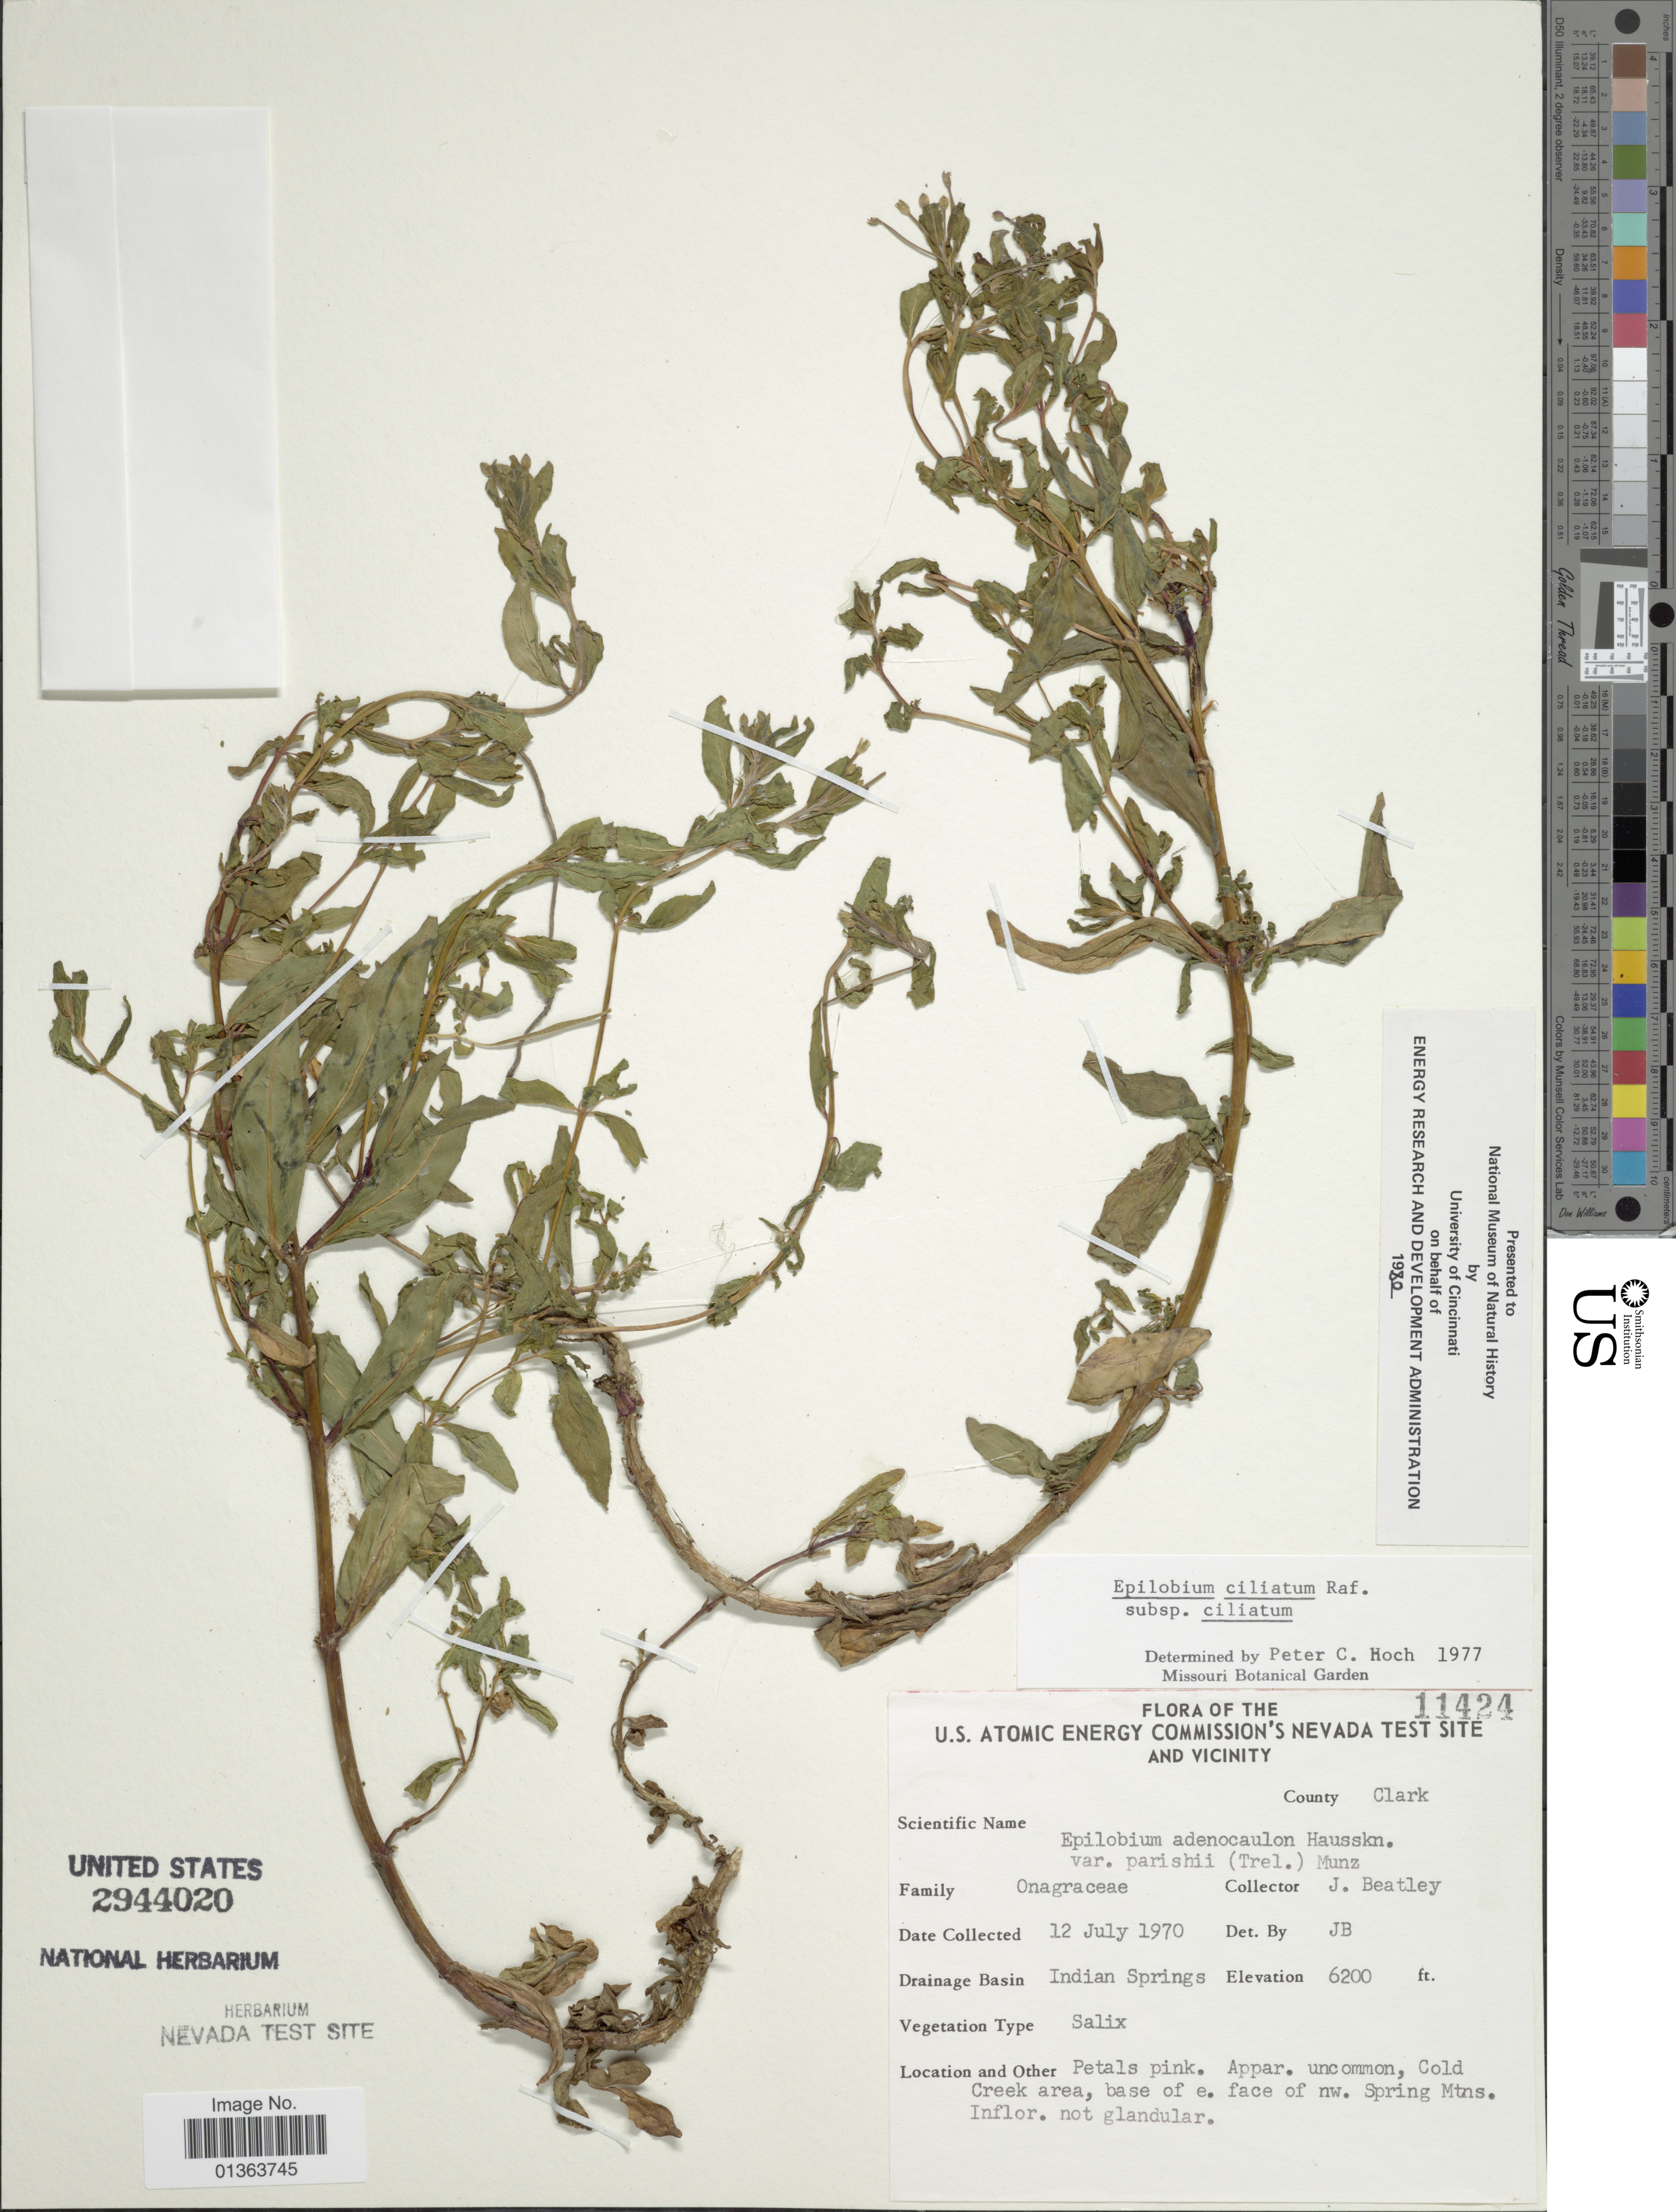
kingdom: Plantae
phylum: Tracheophyta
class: Magnoliopsida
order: Myrtales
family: Onagraceae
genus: Epilobium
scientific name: Epilobium ciliatum subsp. ciliatum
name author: Raf.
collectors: J. C. Beatley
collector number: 11424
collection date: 1970-07-12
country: United States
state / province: Nevada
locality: U.S. Atomic Energy Commission's Nevada Test Site and Vicinity. County Clark. Drainage Basin Indian Springs. Appar. uncommon, Cold Creek area, base of e. face of nw. Spring Mtns.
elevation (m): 1890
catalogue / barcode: US 2944020